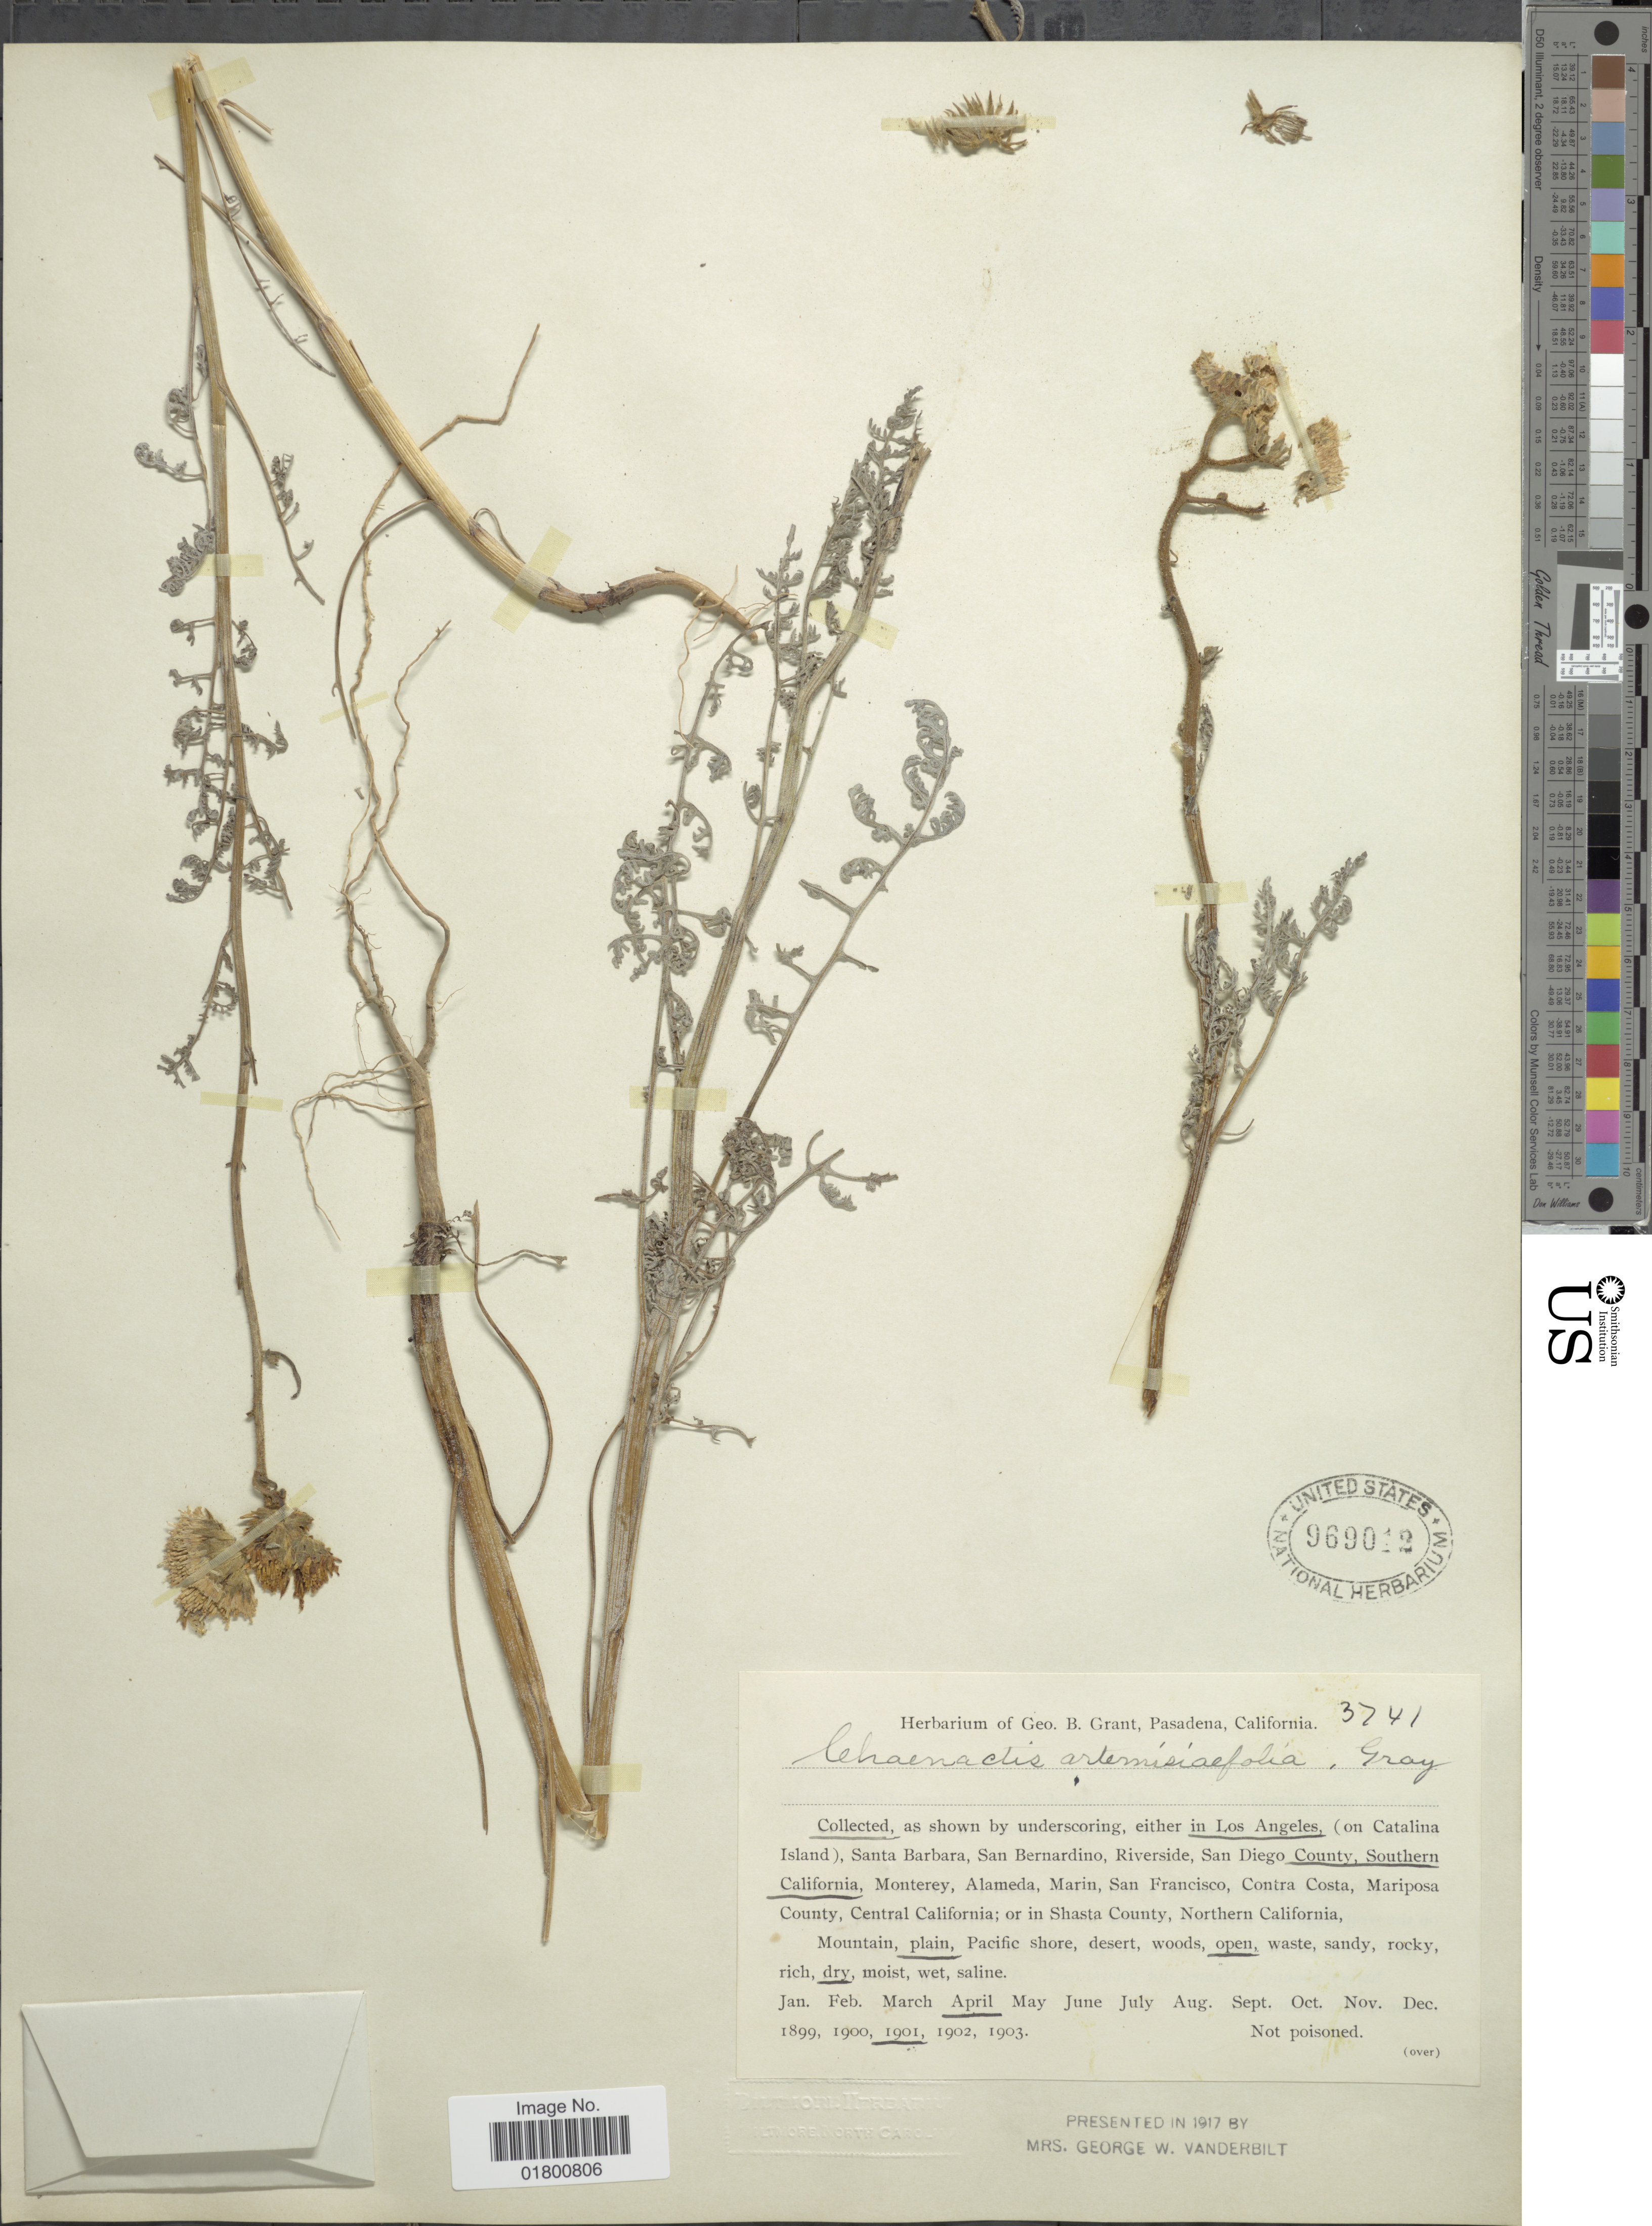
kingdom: Plantae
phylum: Tracheophyta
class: Magnoliopsida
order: Asterales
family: Asteraceae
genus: Chaenactis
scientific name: Chaenactis artemisiifolia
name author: A. Gray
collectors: ex herb. G. B. Grant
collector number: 3741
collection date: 1901-04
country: United States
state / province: California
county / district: Los Angeles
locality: Pasadena, as shown by underscoring, either in Los Angeles County, Southern California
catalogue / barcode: US 969012